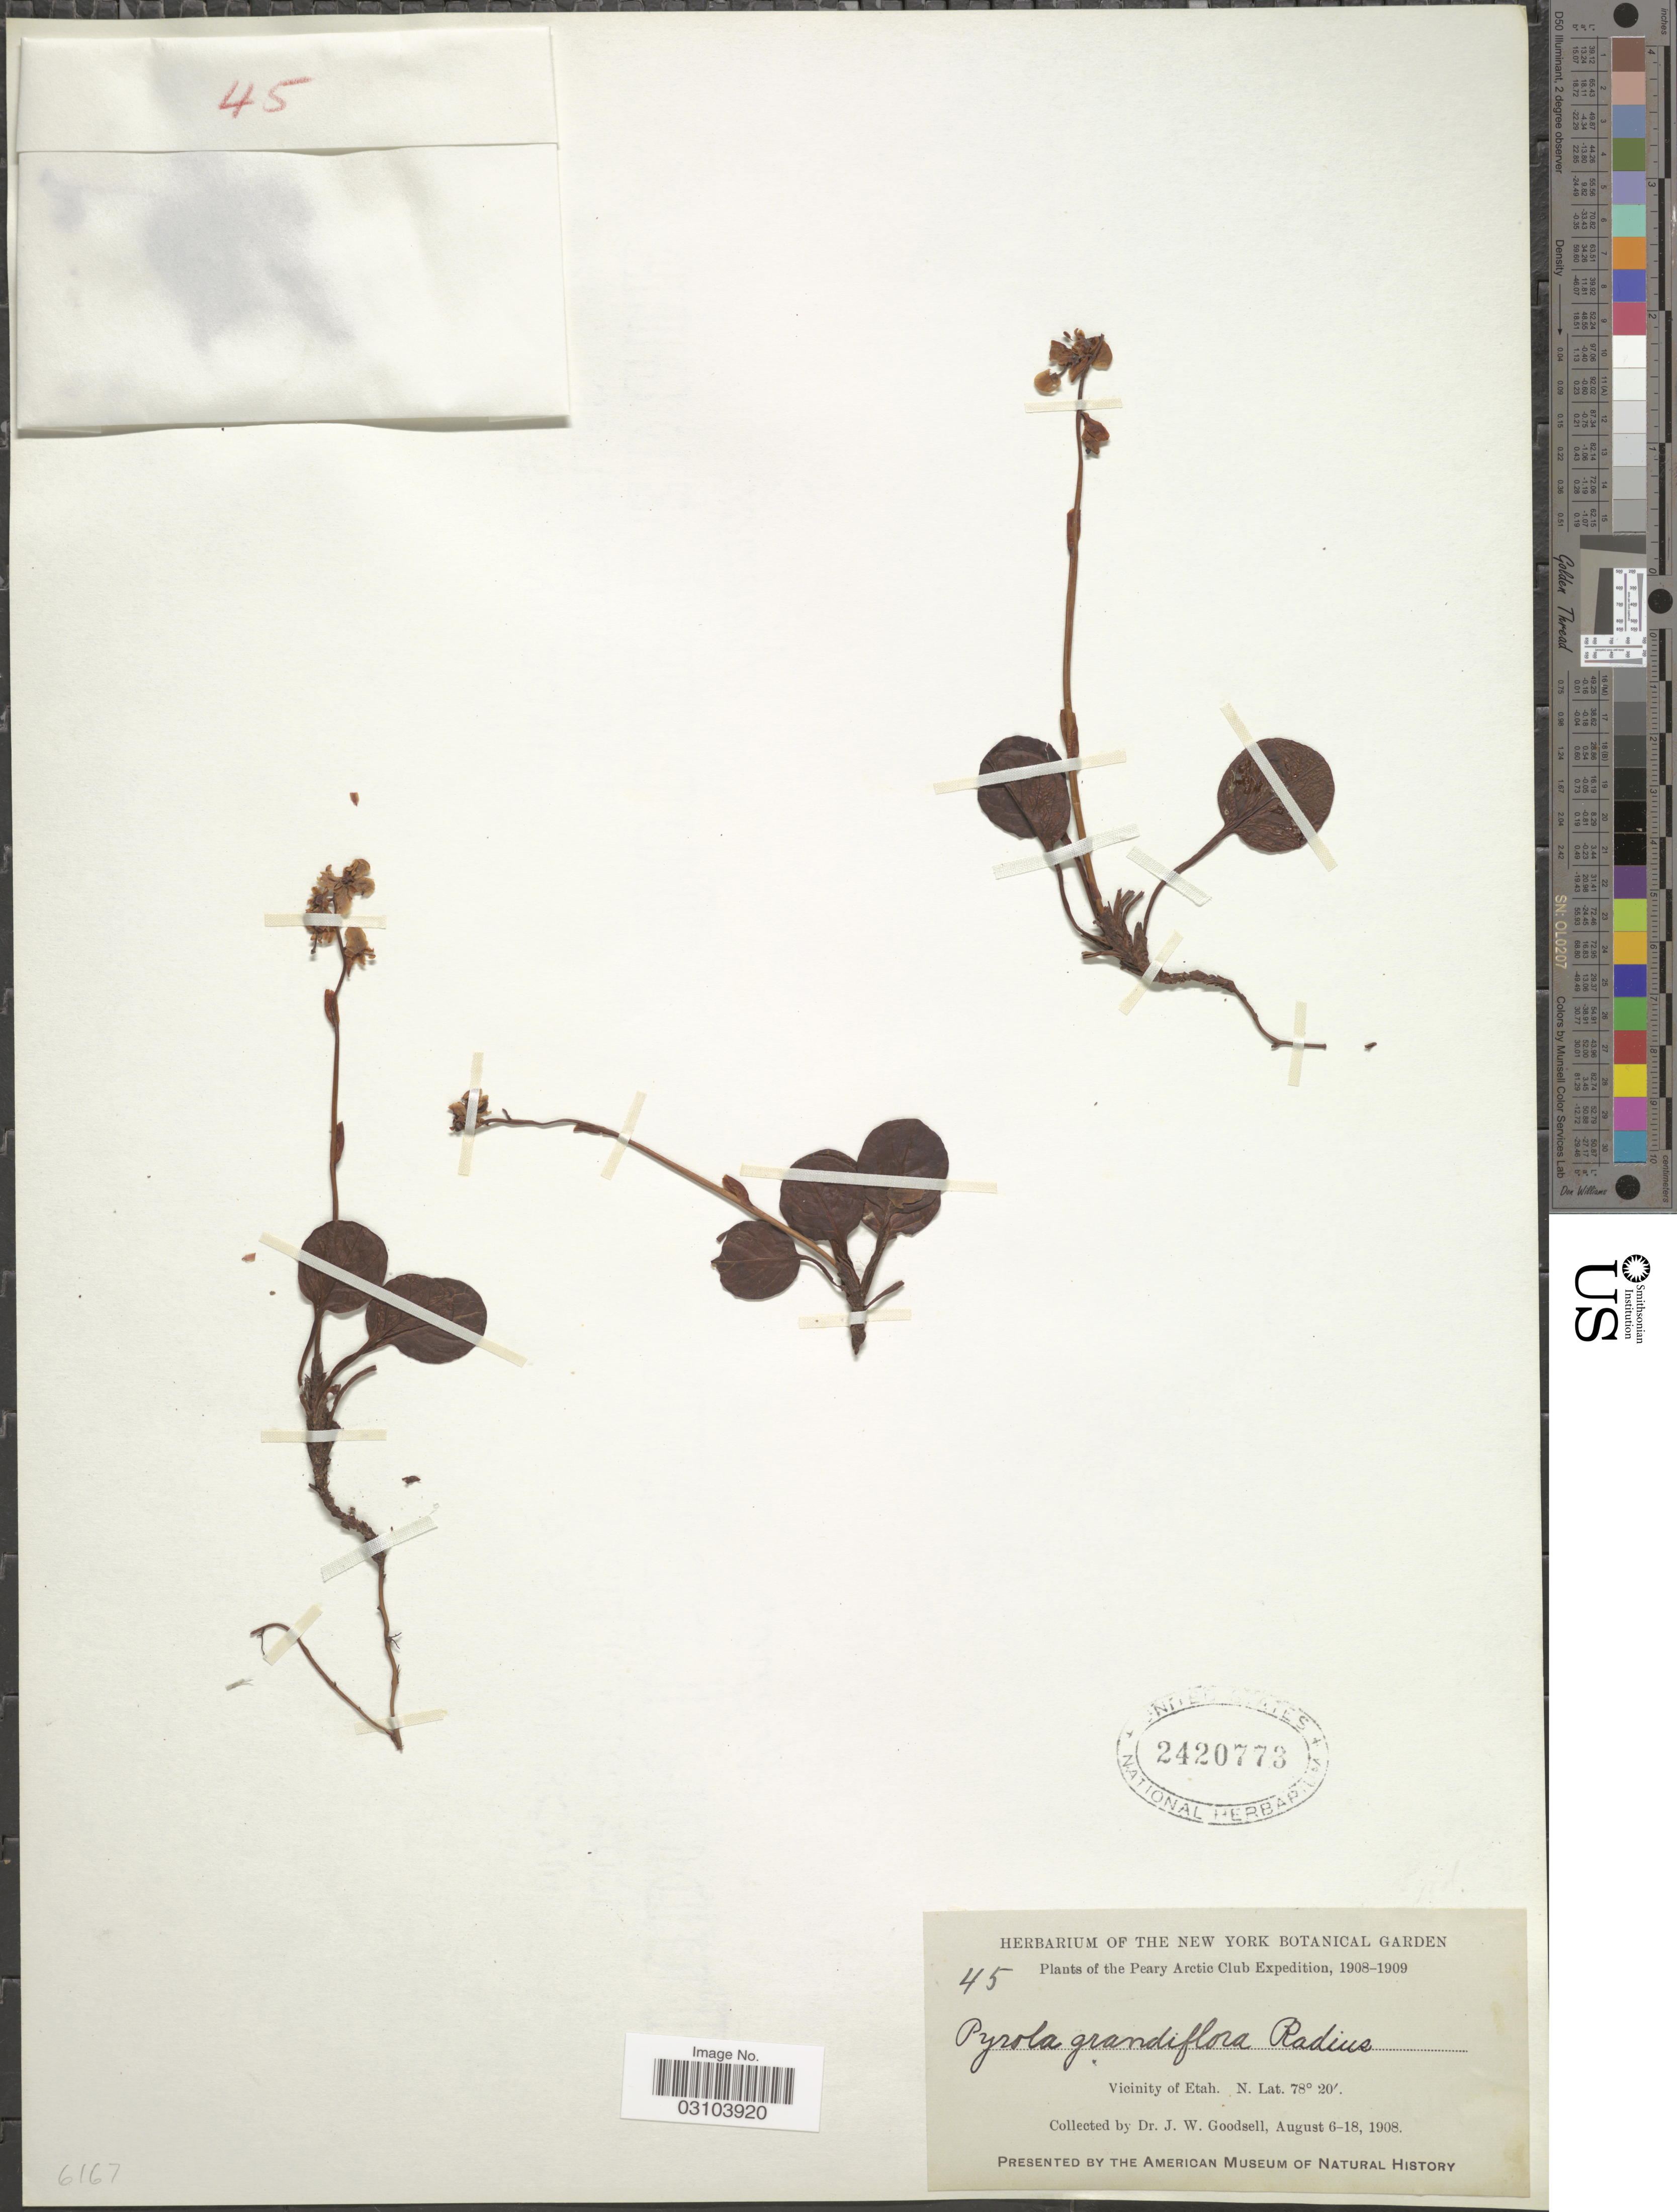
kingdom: Plantae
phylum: Tracheophyta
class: Magnoliopsida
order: Ericales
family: Ericaceae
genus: Pyrola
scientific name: Pyrola grandiflora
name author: Radius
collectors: J. Goodsell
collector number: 45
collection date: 1908-08-06/1908-08-18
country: Greenland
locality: The Peary Arctic Club. Vicinity of Etah.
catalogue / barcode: US 2420773